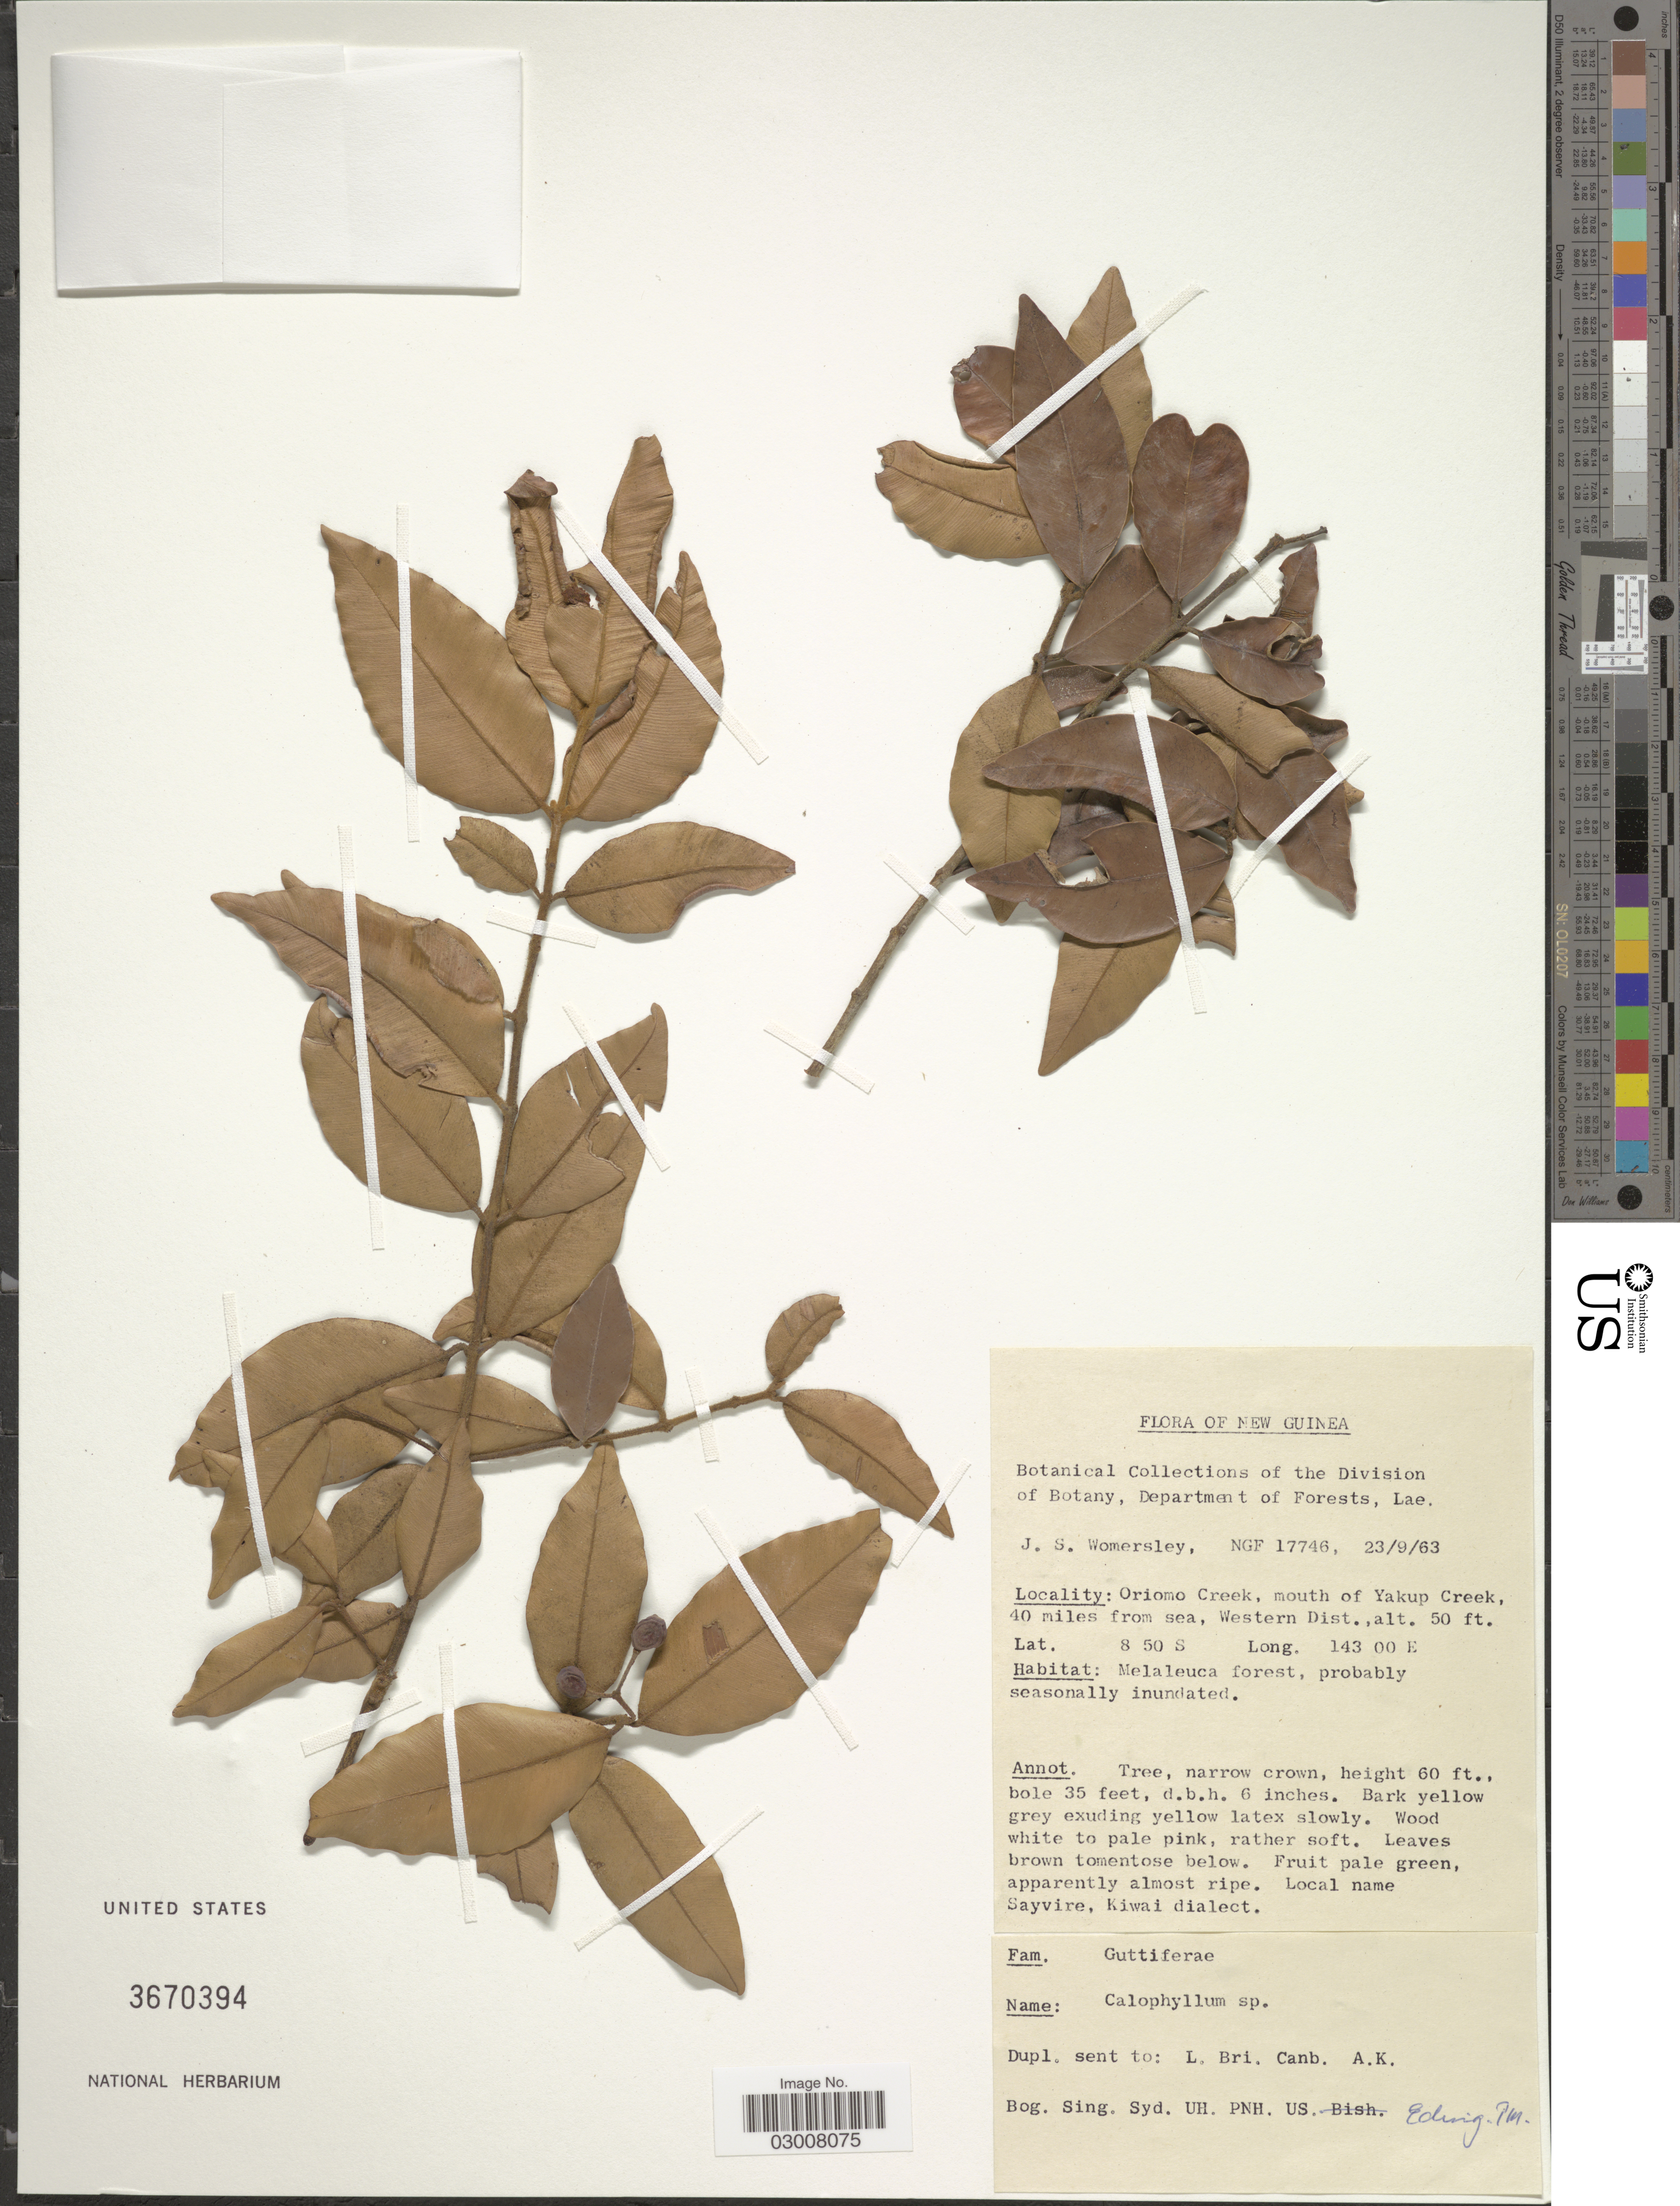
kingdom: Plantae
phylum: Tracheophyta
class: Magnoliopsida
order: Malpighiales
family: Calophyllaceae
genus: Calophyllum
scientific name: Calophyllum sp.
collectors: J. S. Womersley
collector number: NGF17746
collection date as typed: Transcribed d/m/y: 23/9/63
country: Papua New Guinea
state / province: Manus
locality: New Guinea, Oriomo creek, mouth of Yakup Cr., 40 miles from sea. Western Dist.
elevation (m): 15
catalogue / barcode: US 3670394